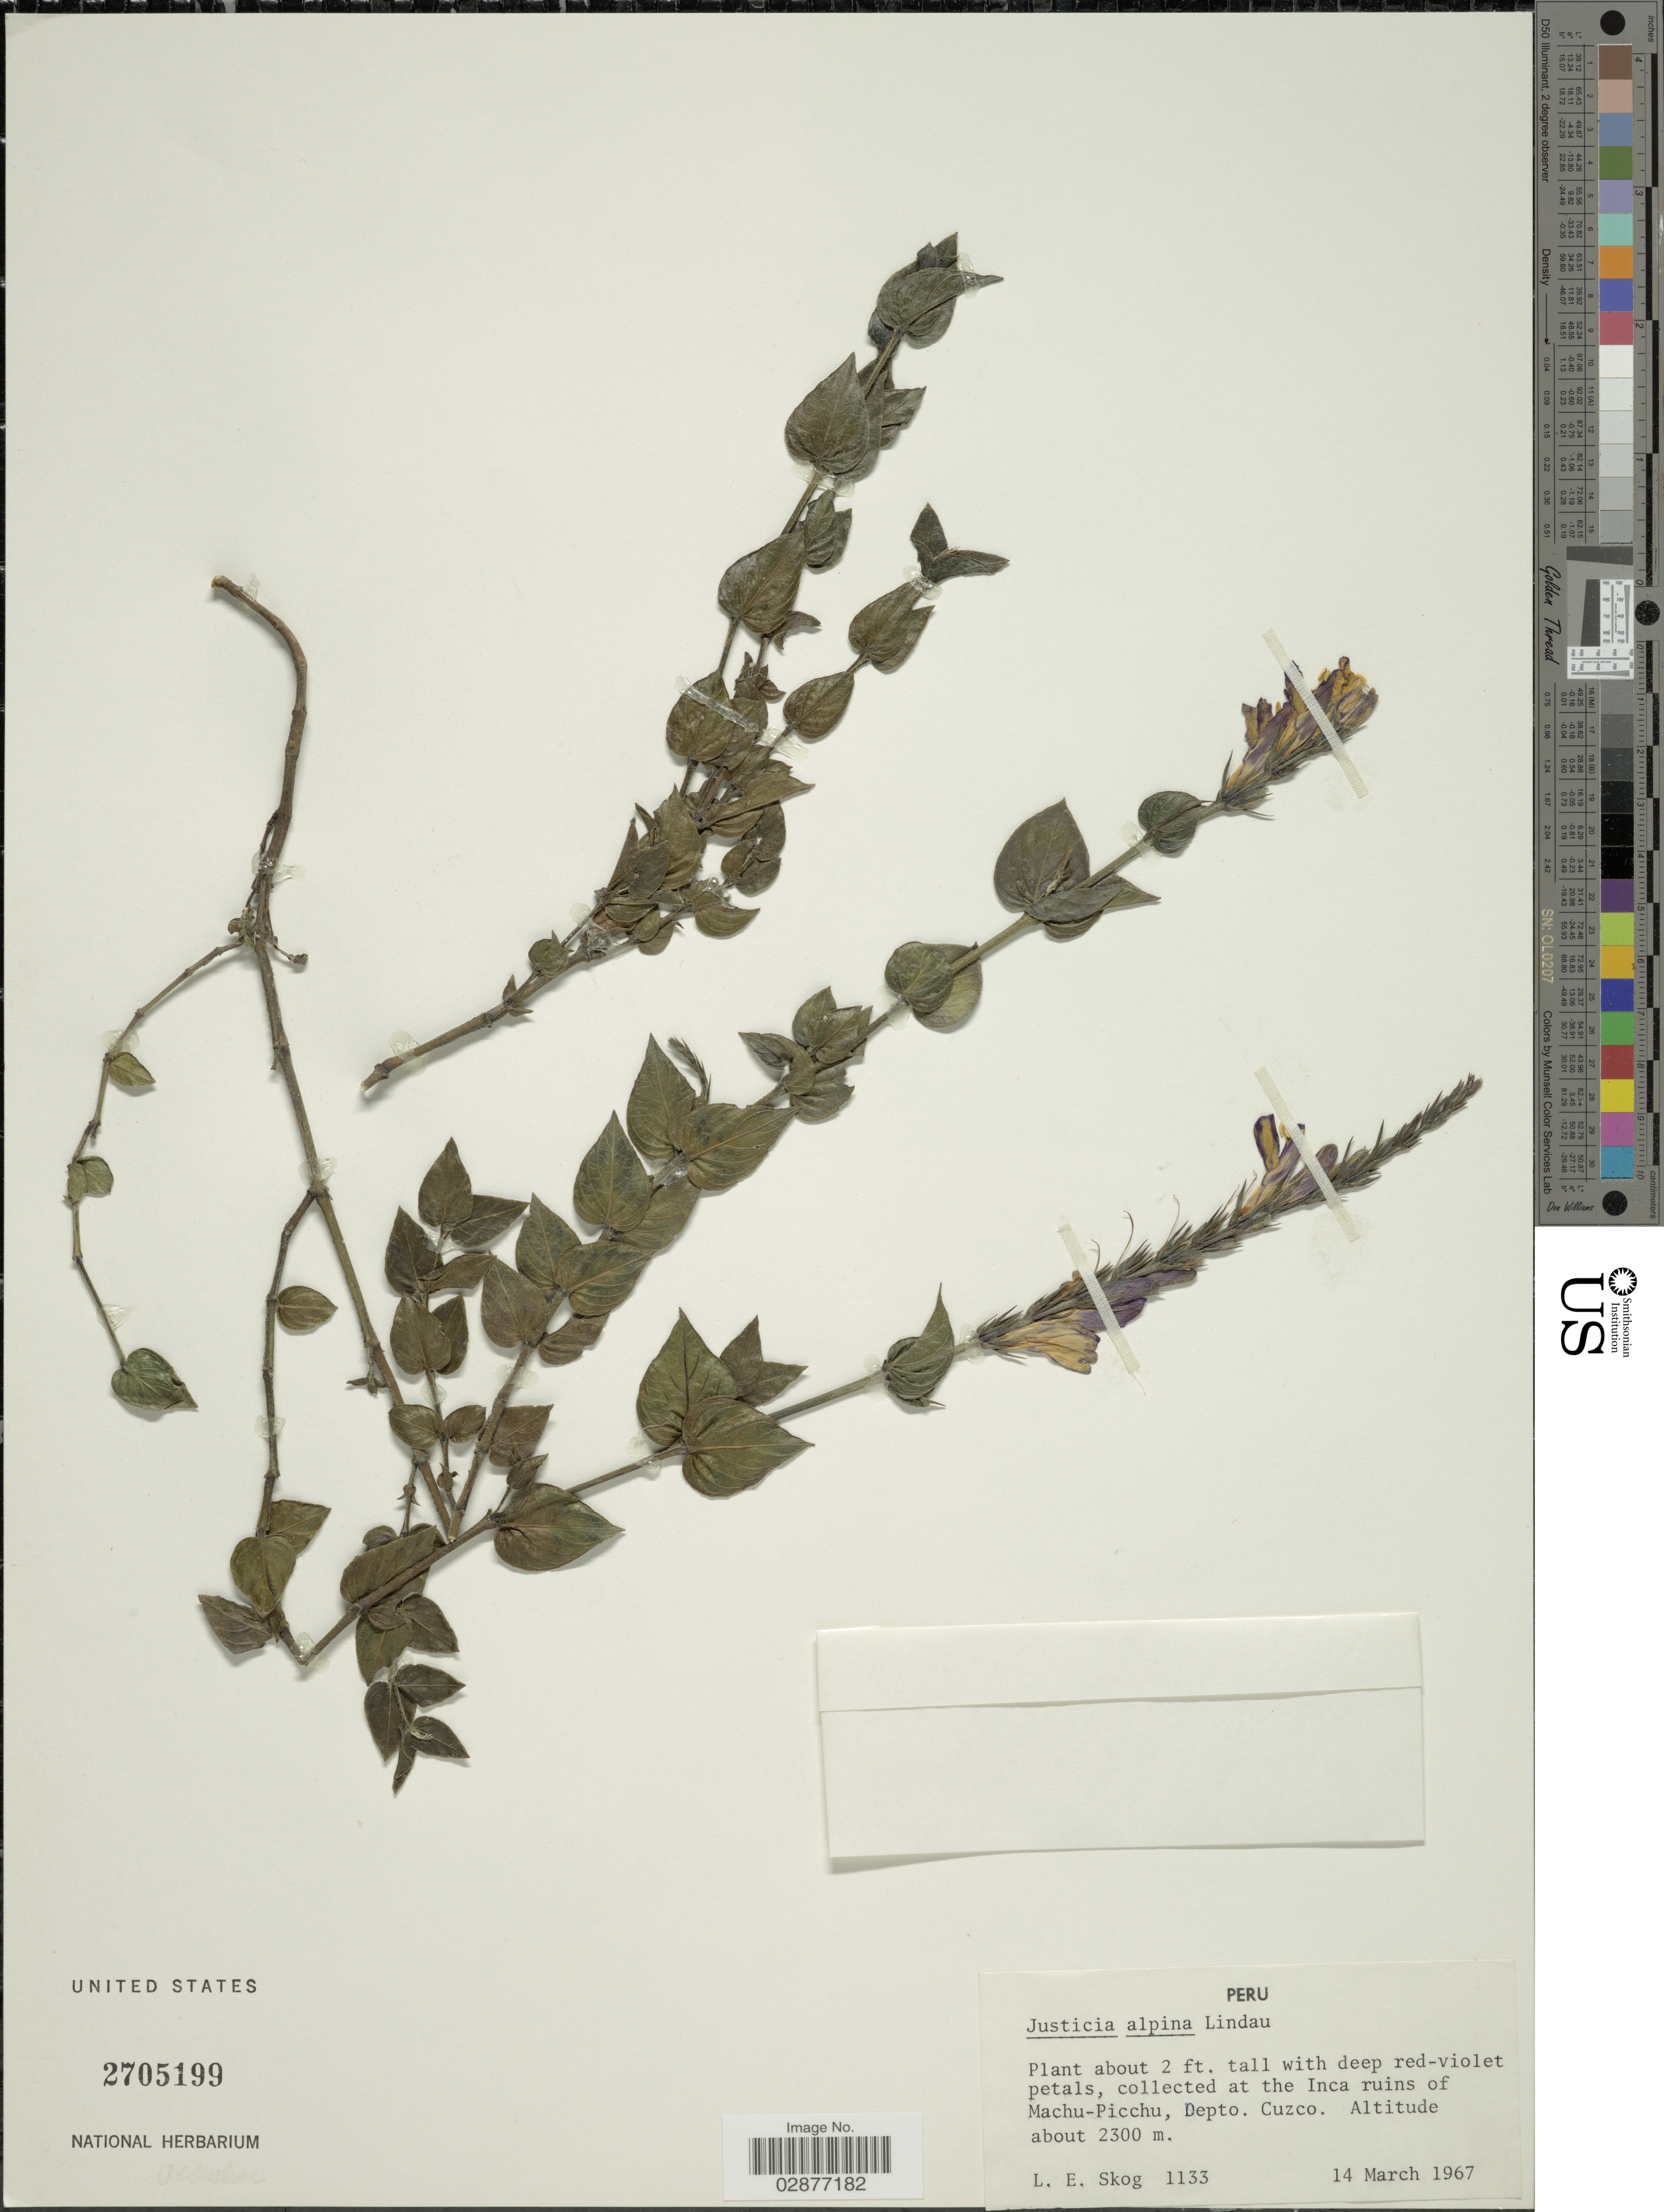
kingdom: Plantae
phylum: Tracheophyta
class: Magnoliopsida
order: Lamiales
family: Acanthaceae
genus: Justicia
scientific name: Justicia alpina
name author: Lindau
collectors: L. E. Skog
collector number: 1133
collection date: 1967-03-14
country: Peru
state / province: Cusco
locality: At the Inca ruins of Machu-Picchu, Depto. Cuzco.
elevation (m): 2300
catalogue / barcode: US 2705199